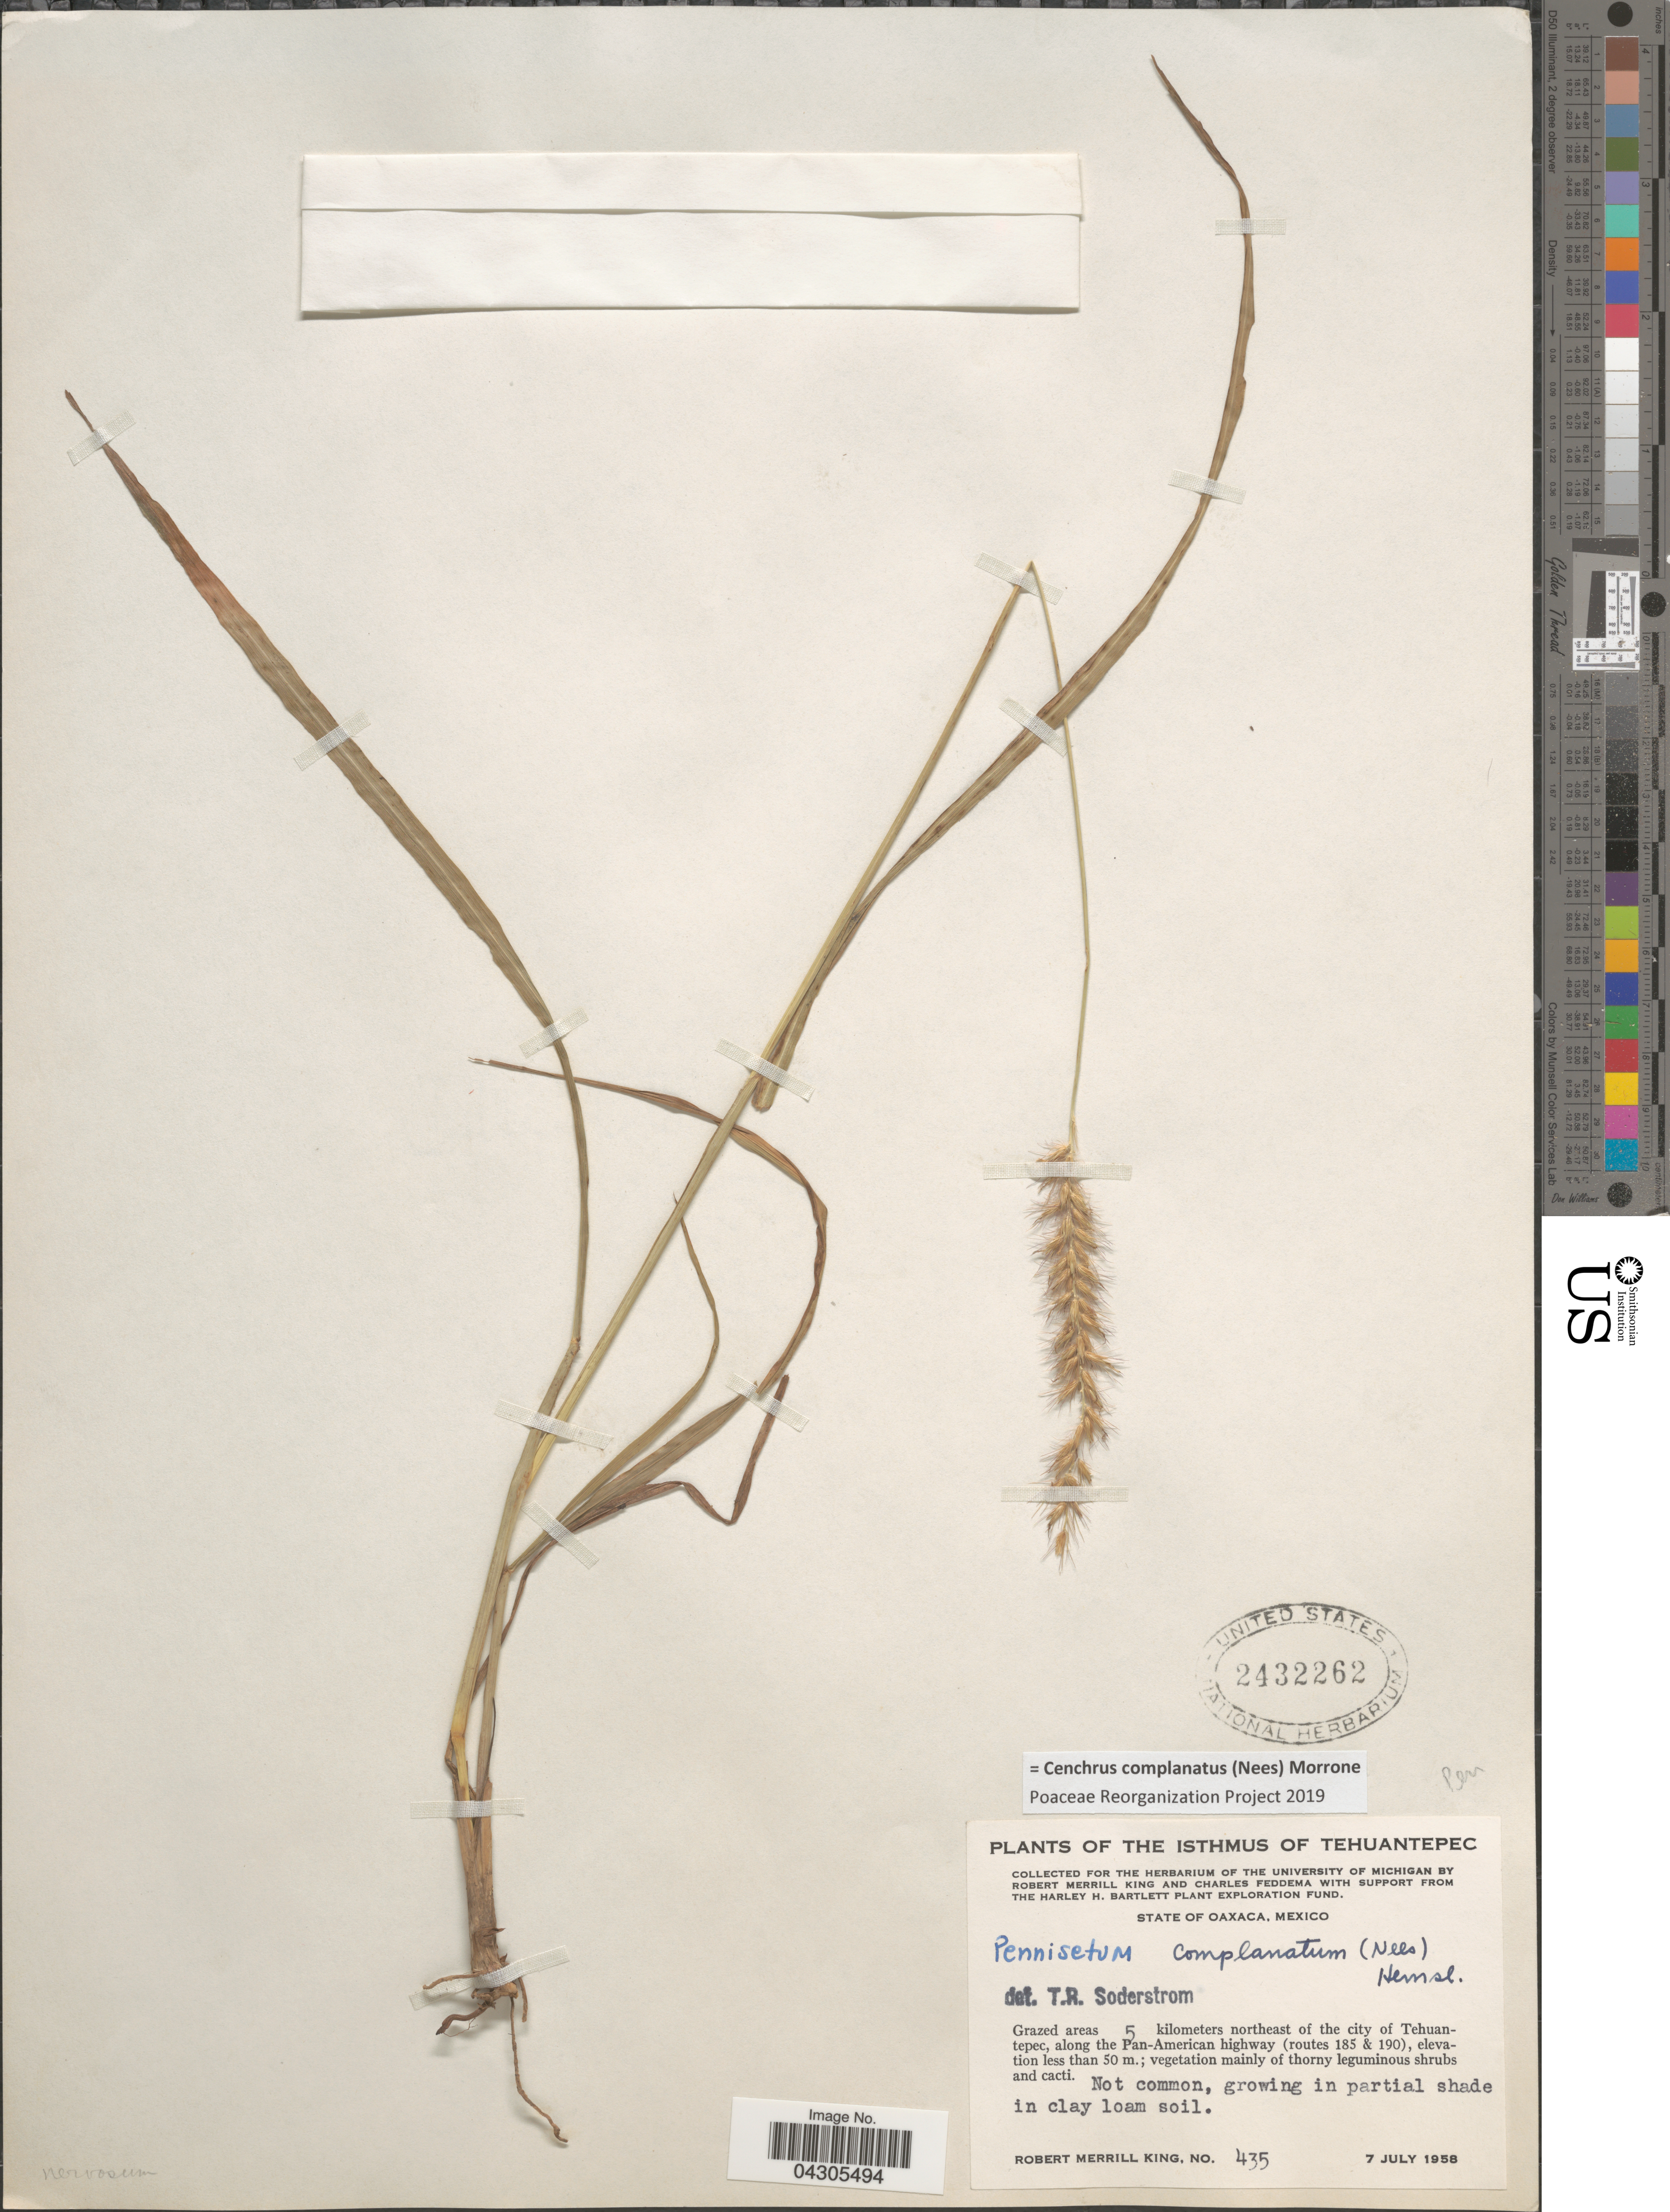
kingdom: Plantae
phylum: Tracheophyta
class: Liliopsida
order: Poales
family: Poaceae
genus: Cenchrus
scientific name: Cenchrus complanatus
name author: (Nees) Morrone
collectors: R. M. King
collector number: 435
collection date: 1958-07-07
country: Mexico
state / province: Oaxaca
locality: Isthmus of Tehuantepec. The Harley H. Bartlett Plant Exploration Fund [unsure placement]. Grazed areas 5 kilometers northeast of the city of Tehuantepec, along the Pan-American highway (routes 185 & 190).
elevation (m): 50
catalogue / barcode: US 2432262